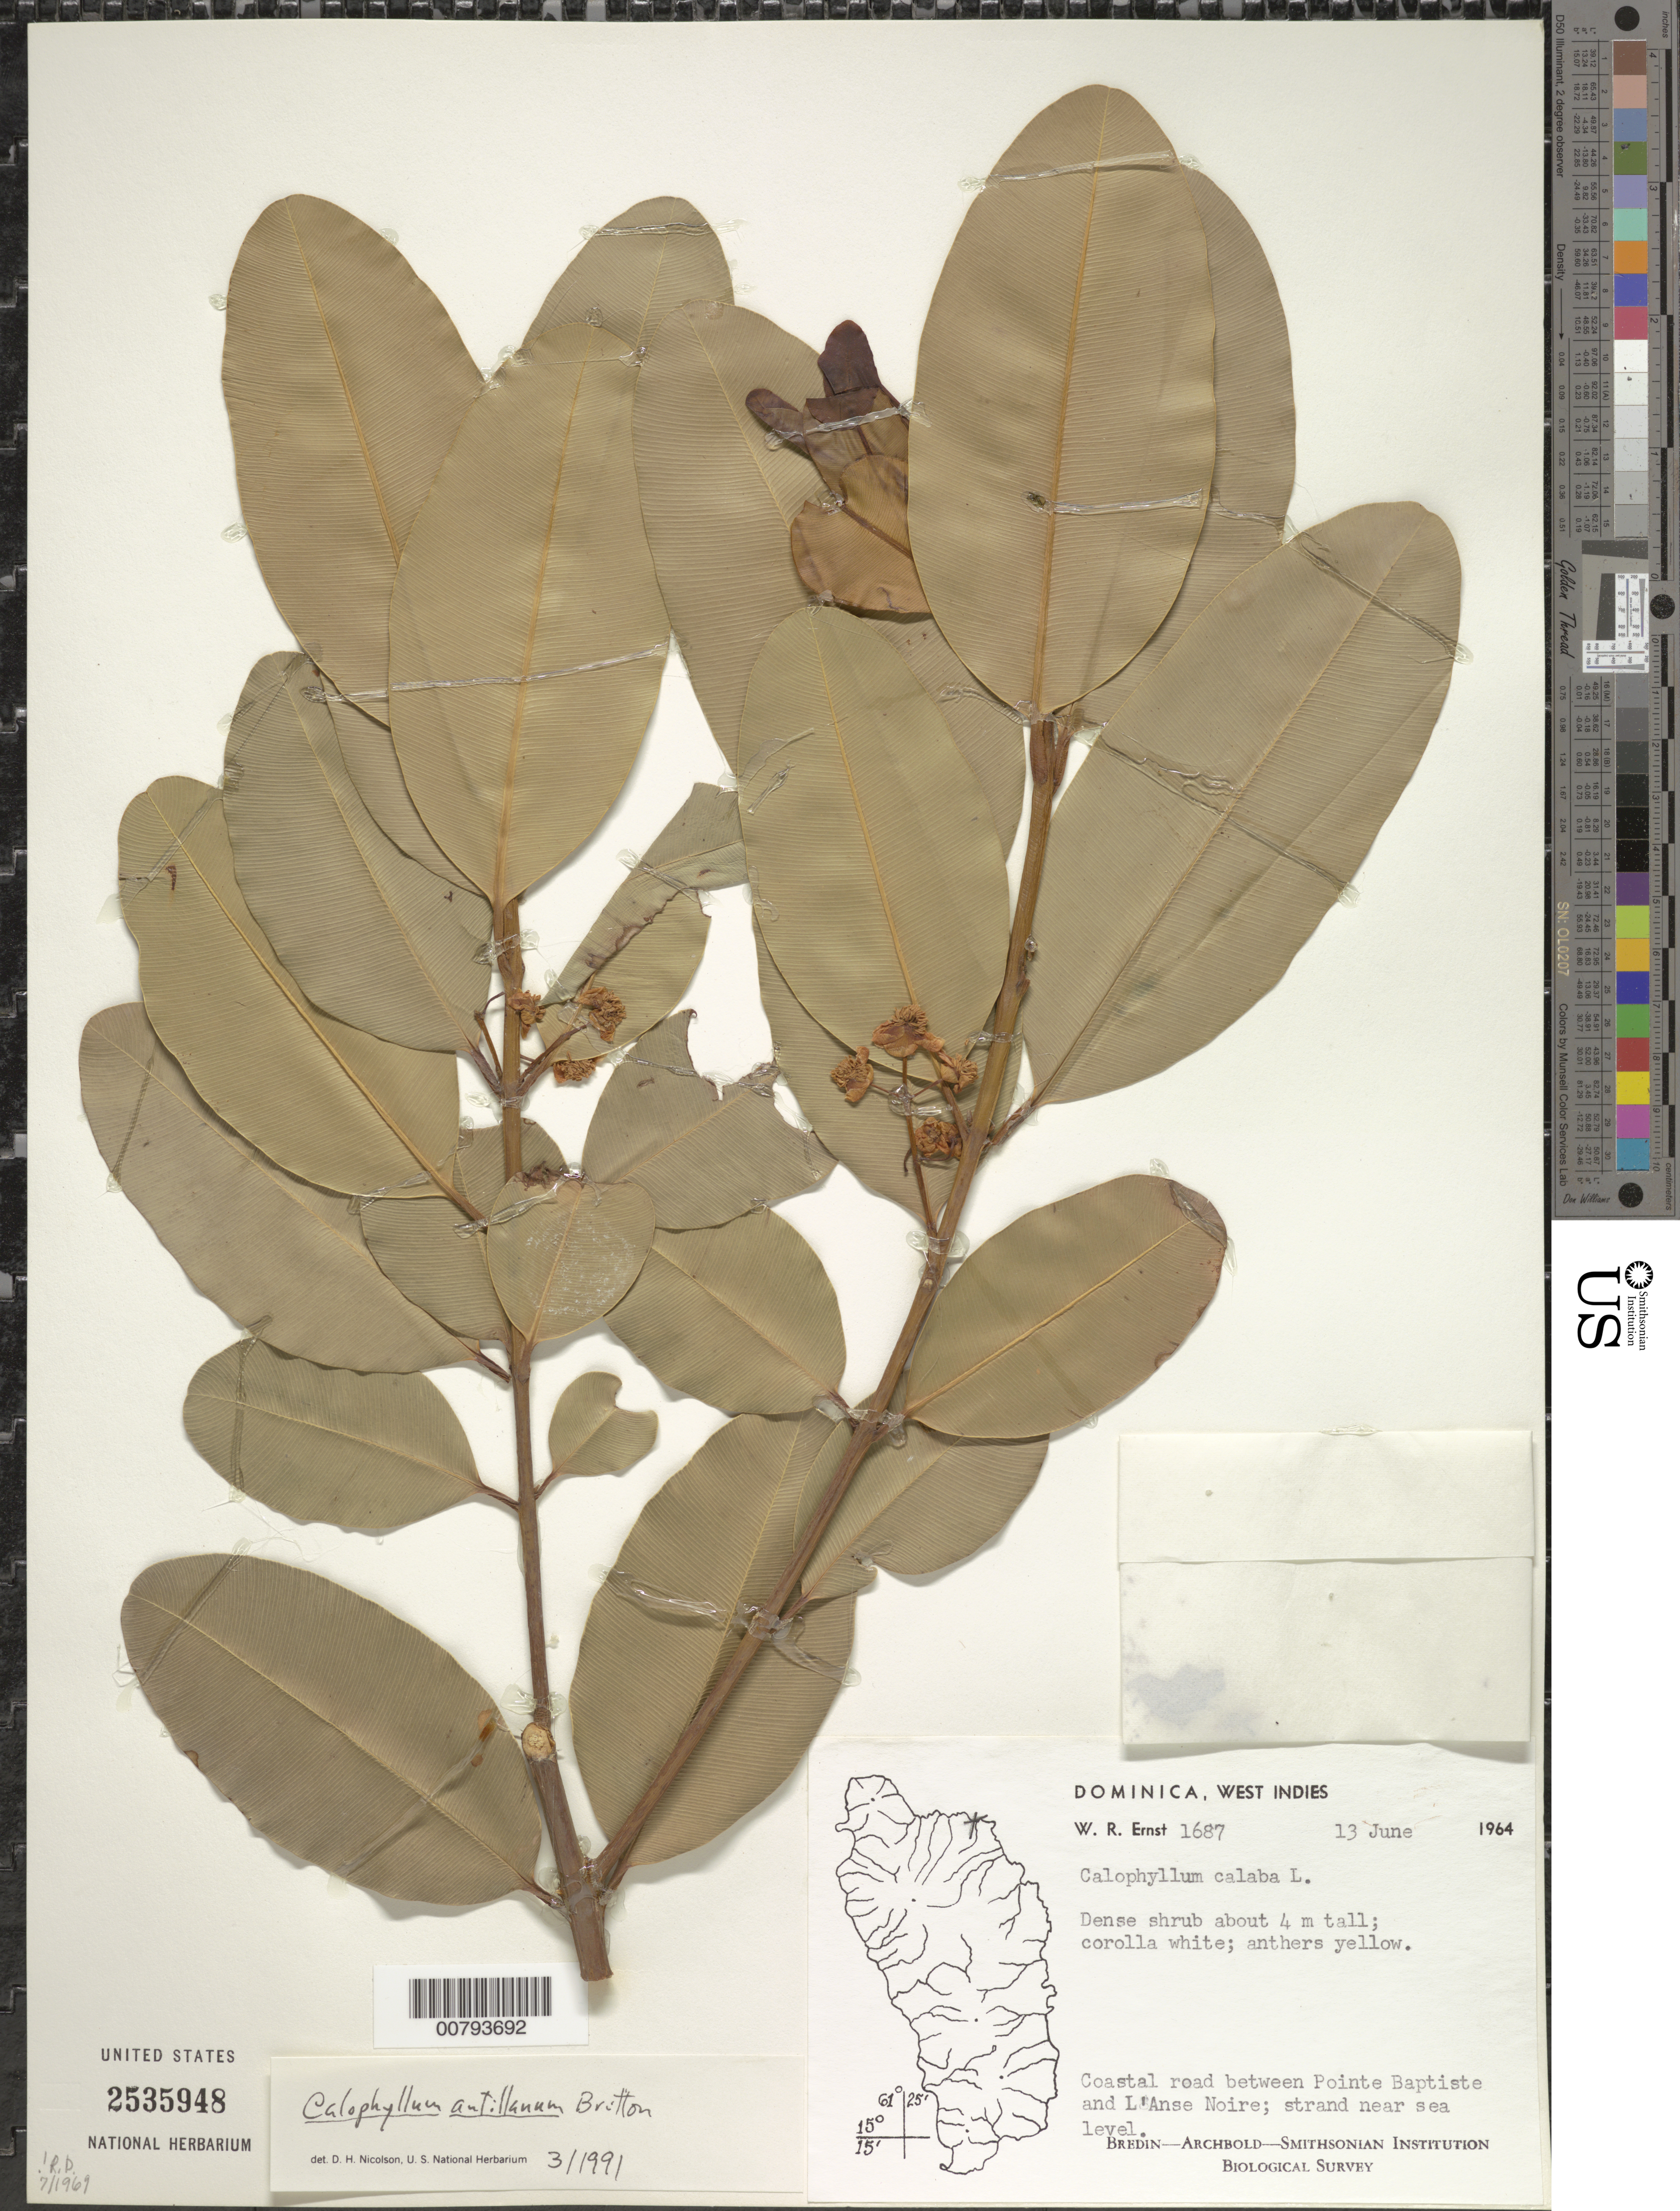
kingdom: Plantae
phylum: Tracheophyta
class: Magnoliopsida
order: Malpighiales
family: Calophyllaceae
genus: Calophyllum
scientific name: Calophyllum calaba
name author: L.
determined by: Nicolson, Dan H.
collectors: W. R. Ernst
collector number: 1687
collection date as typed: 13 Jun 1964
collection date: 1964-06-13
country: Dominica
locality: Coastal road between Pointe Baptiste and L'Anse Noire; strand near sea level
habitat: Coastal strand, roadside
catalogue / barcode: US 2535948